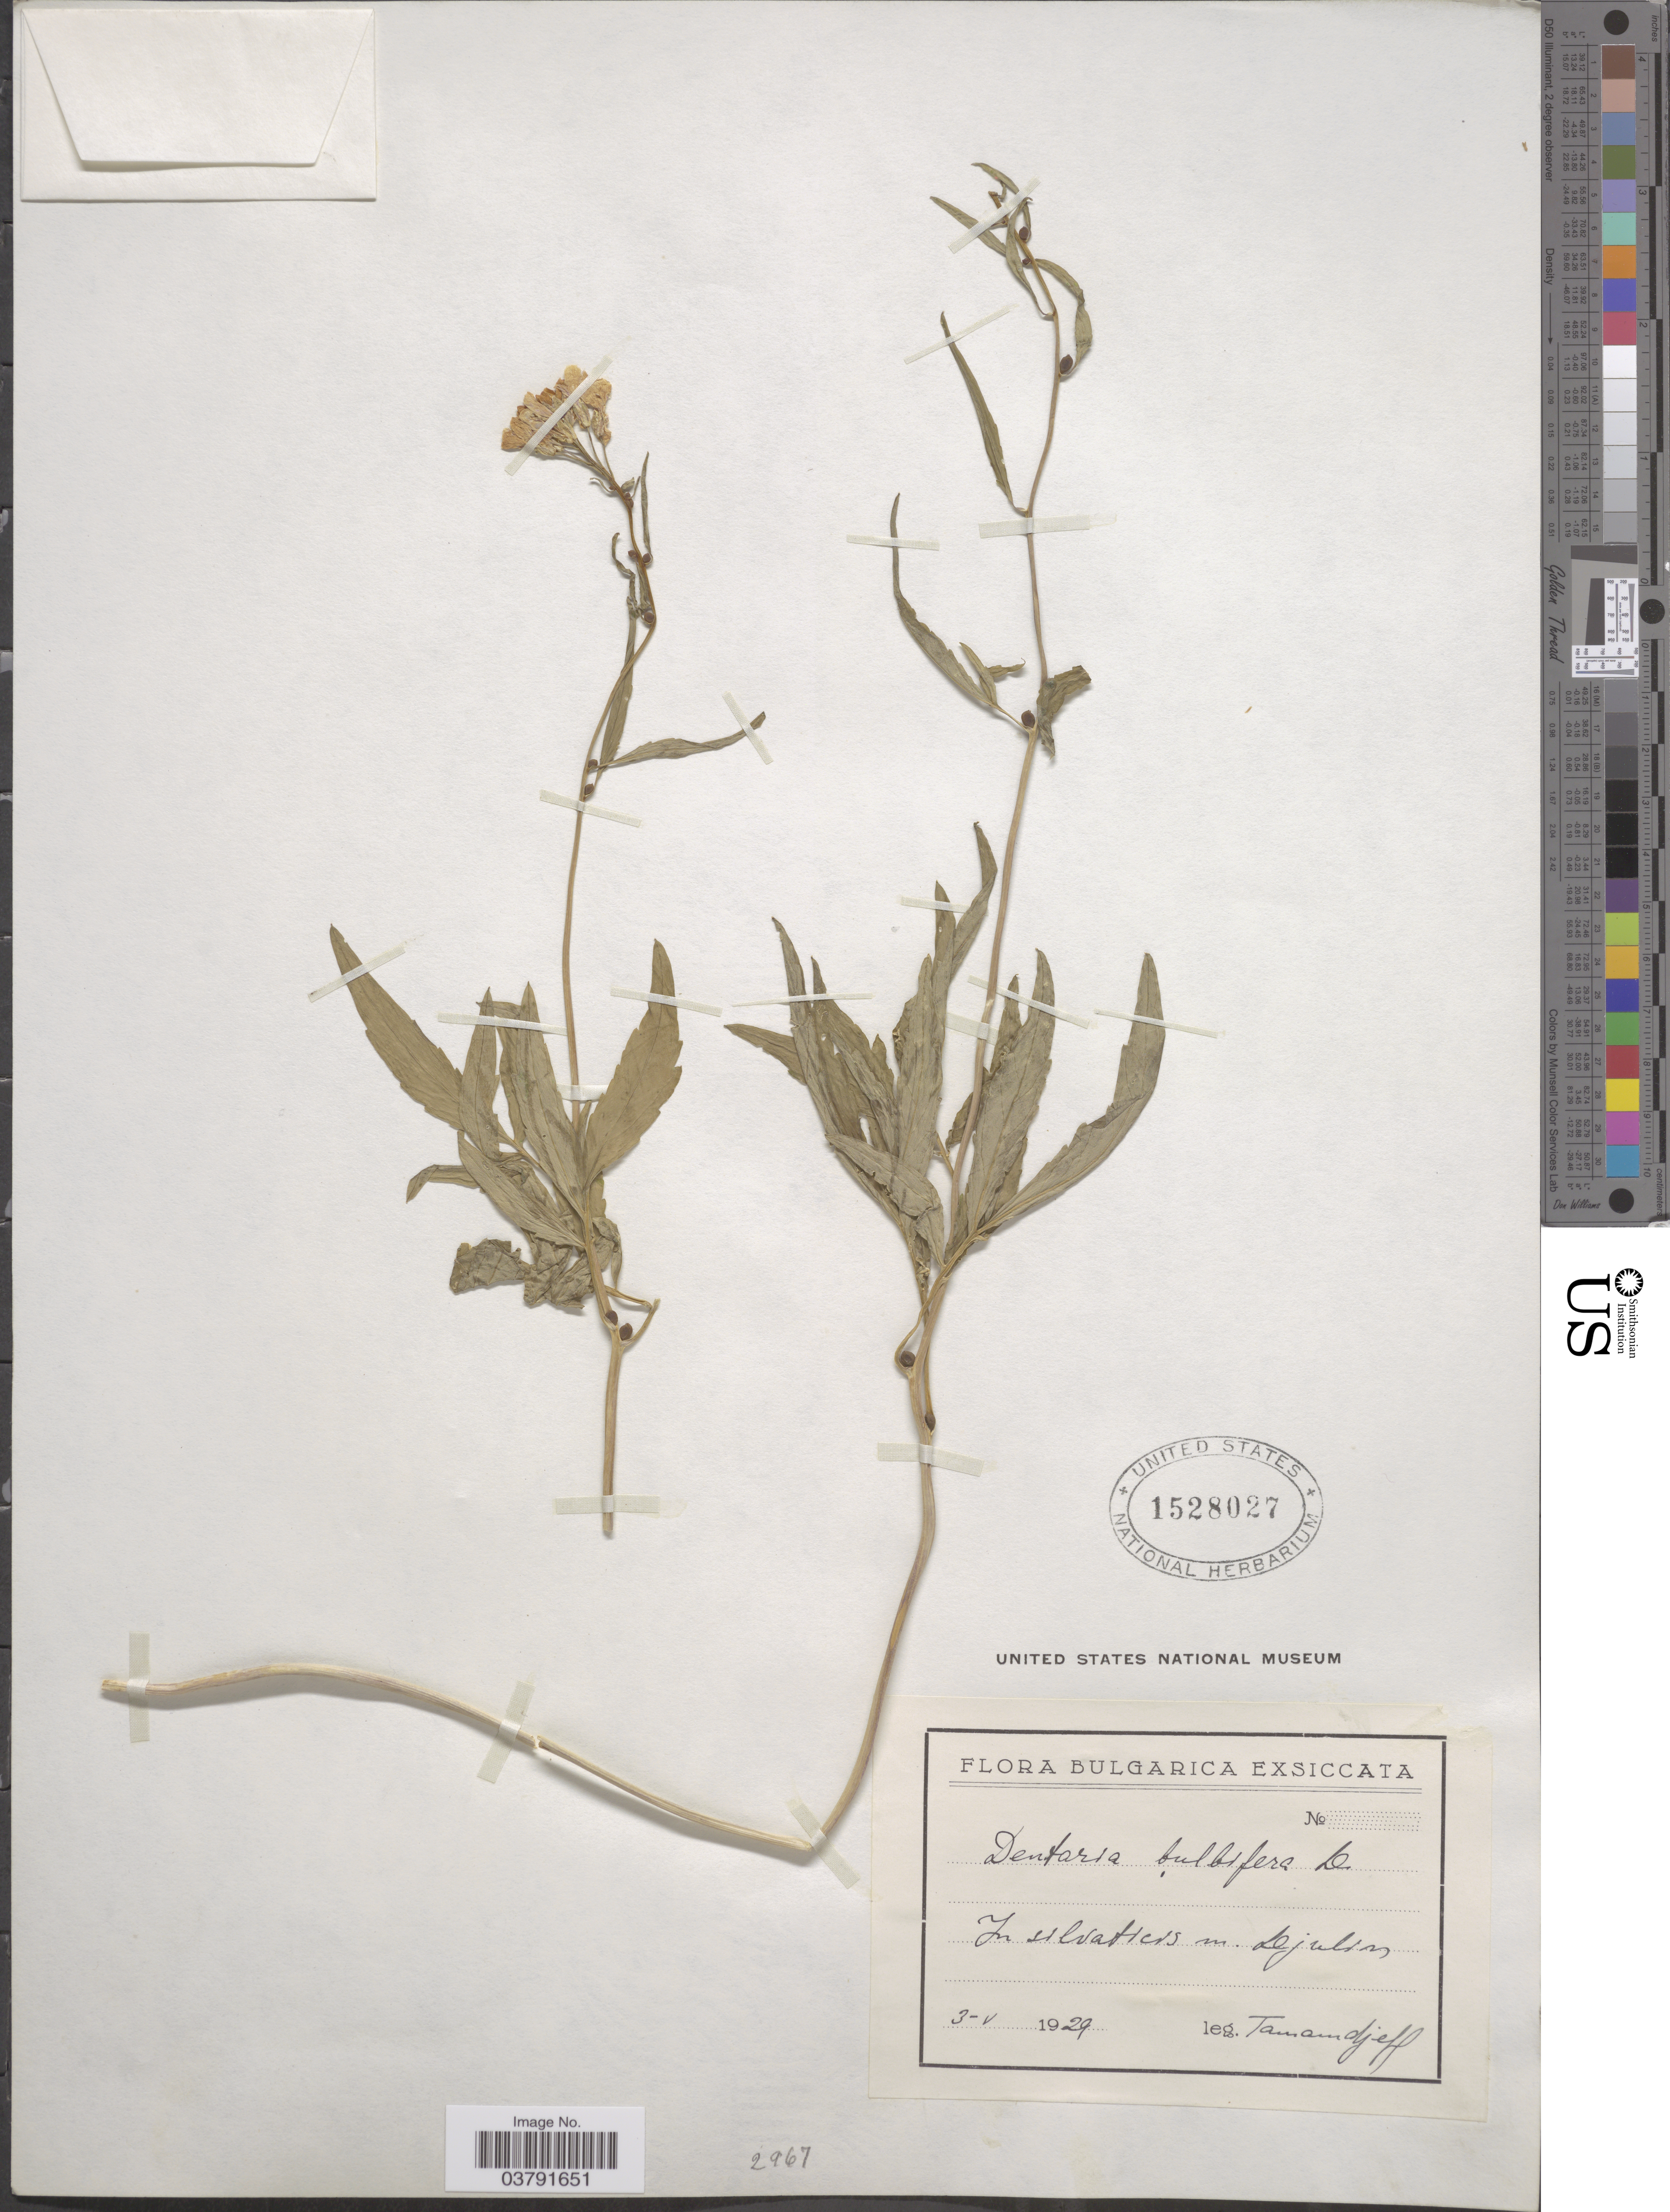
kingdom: Plantae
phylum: Tracheophyta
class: Magnoliopsida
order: Brassicales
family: Brassicaceae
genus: Dentaria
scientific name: Dentaria bulbifera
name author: L.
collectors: -. Tamamdjeff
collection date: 1929-05-03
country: Bulgaria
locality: In ulvattess m. dejulin. [interpreted]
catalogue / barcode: US 1528027